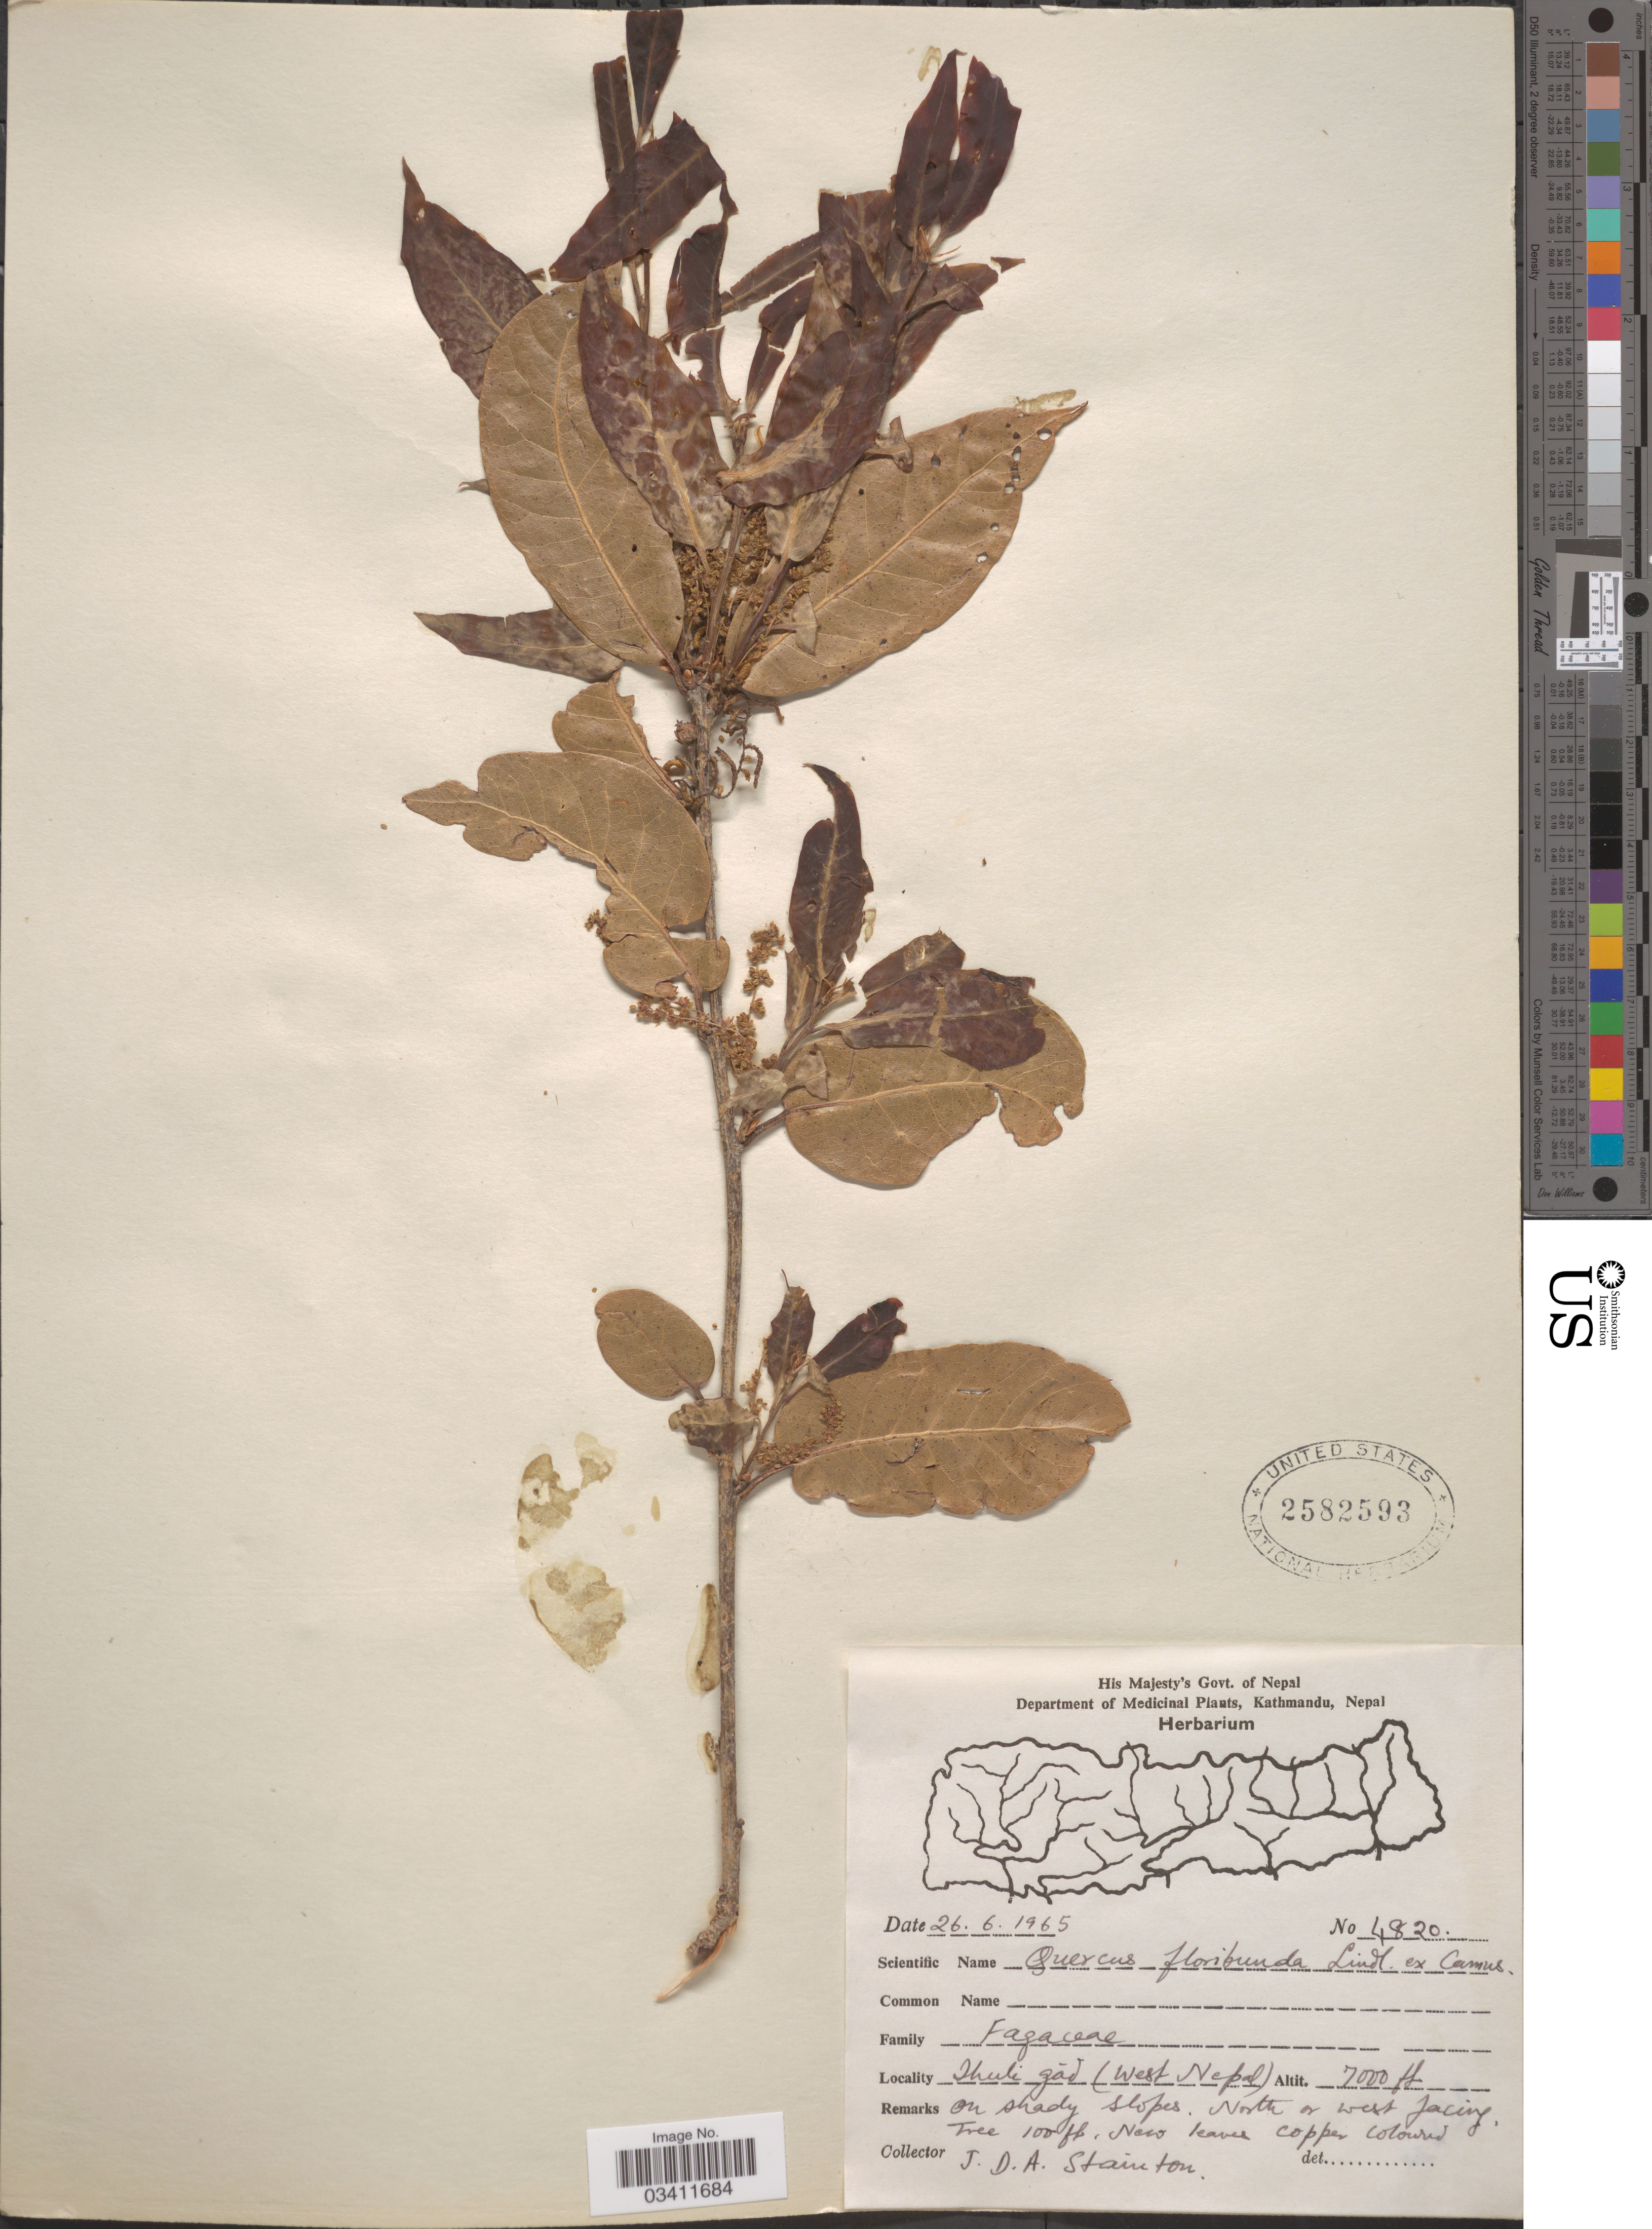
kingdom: Plantae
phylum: Tracheophyta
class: Magnoliopsida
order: Fagales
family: Fagaceae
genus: Quercus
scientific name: Quercus floribunda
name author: Lindl. ex A. Camus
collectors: J. Stainton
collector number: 4820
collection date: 1965-06-26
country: Nepal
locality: Jhuli gād (West Nepal).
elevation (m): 2134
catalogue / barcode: US 2582593